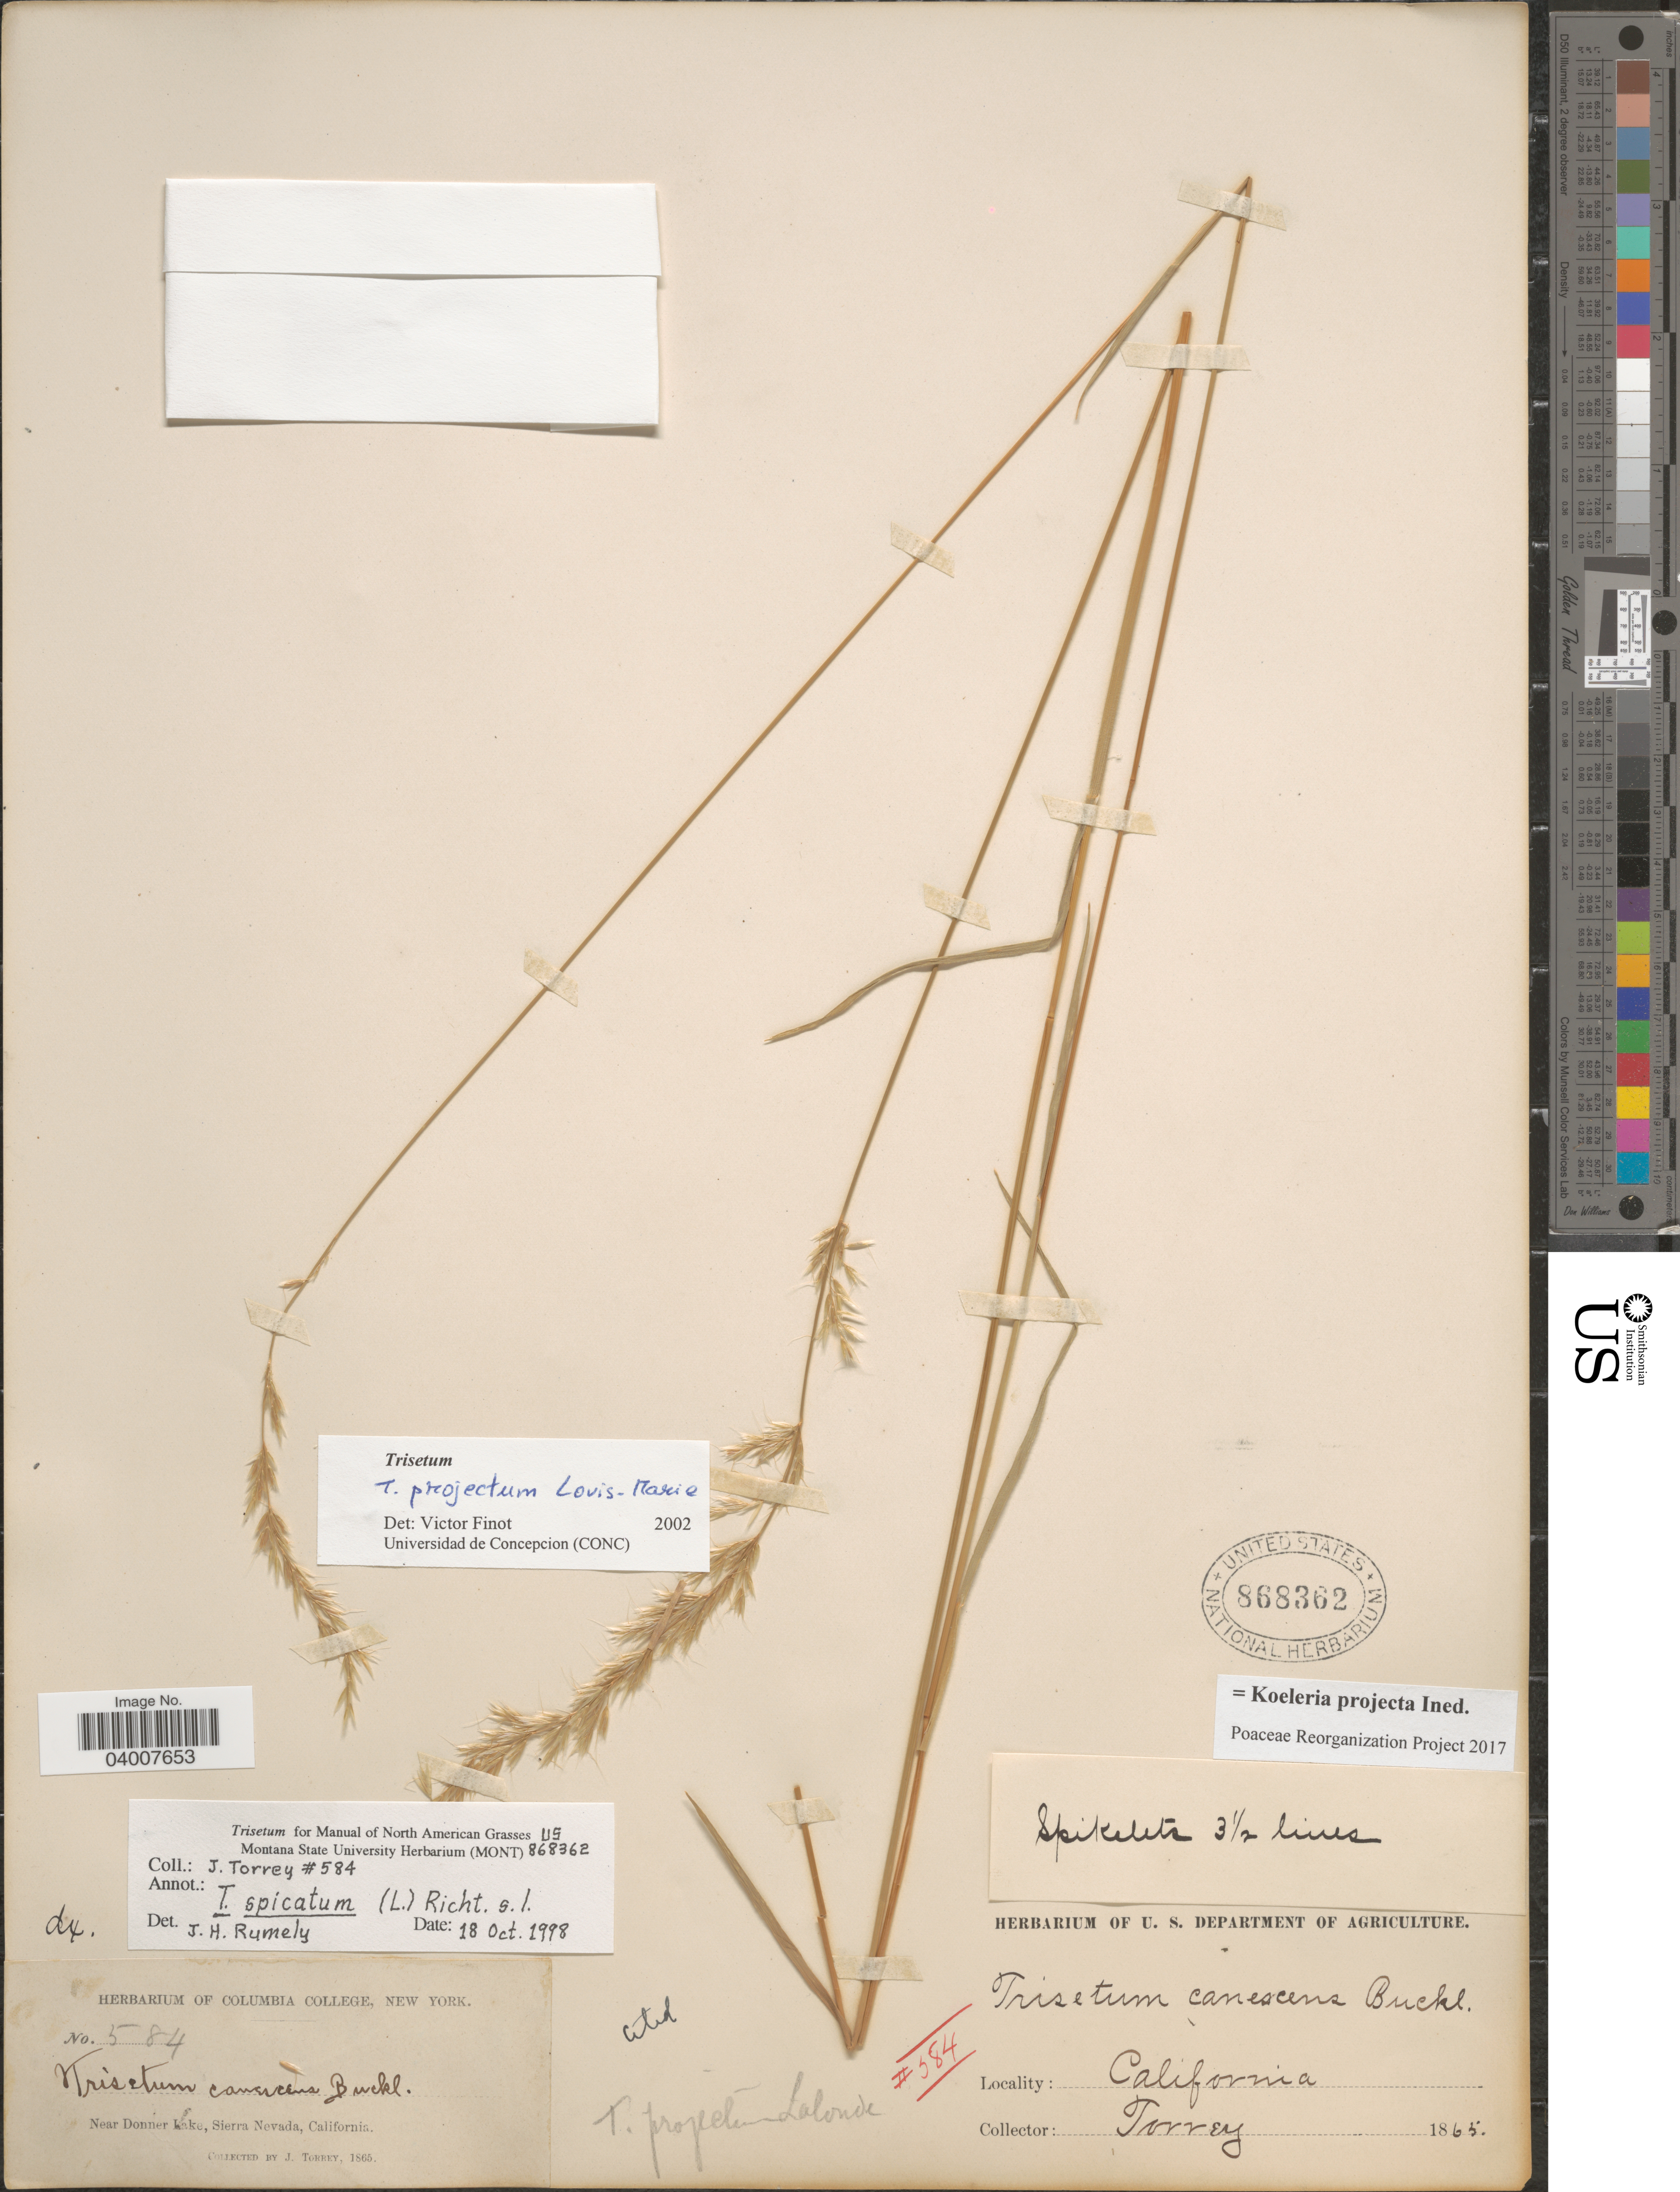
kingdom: Plantae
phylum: Tracheophyta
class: Liliopsida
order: Poales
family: Poaceae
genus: Koeleria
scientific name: Koeleria projecta ined.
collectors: J. Torrey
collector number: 584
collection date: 1865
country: United States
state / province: California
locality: Near Donner Lake, Sierra Nevada.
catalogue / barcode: US 868362